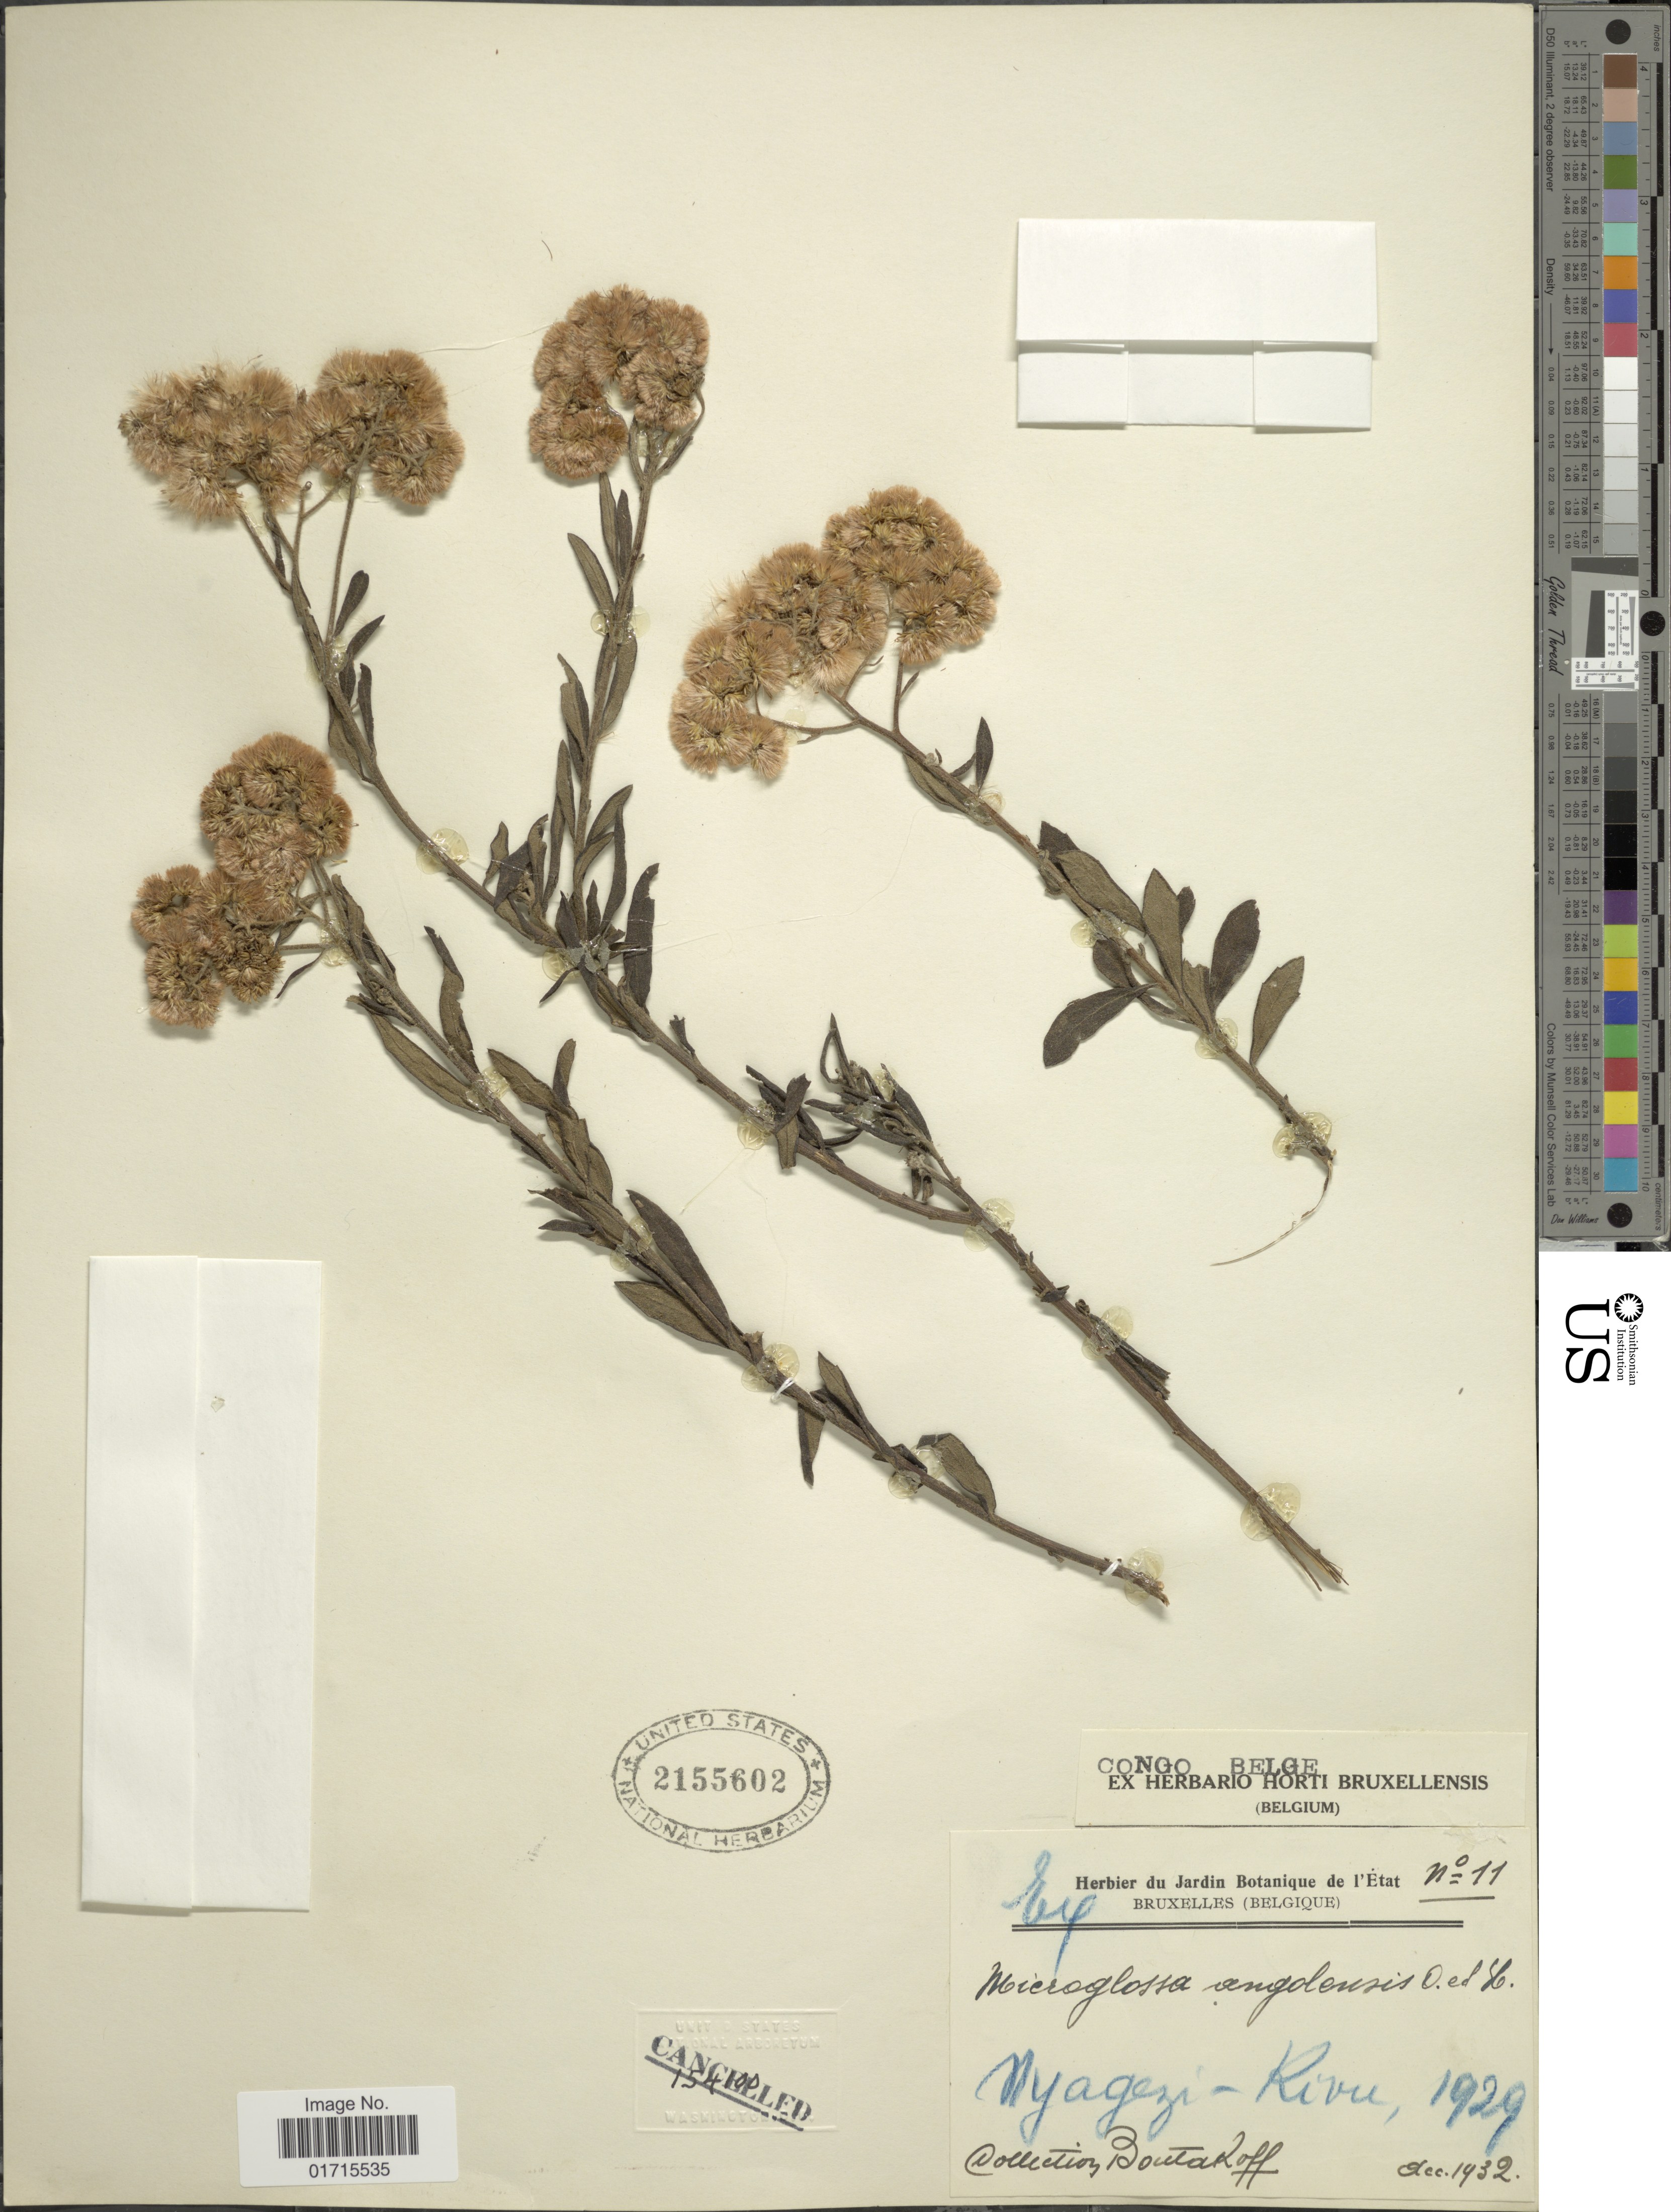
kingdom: Plantae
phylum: Tracheophyta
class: Magnoliopsida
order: Asterales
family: Asteraceae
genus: Microglossa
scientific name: Microglossa angolensis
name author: Oliv. & Hiern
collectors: -. Boutakoff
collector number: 11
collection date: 1932-12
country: Congo, Democratic Republic of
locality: Nyagezi-River, Congo Belge.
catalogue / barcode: US 2155602